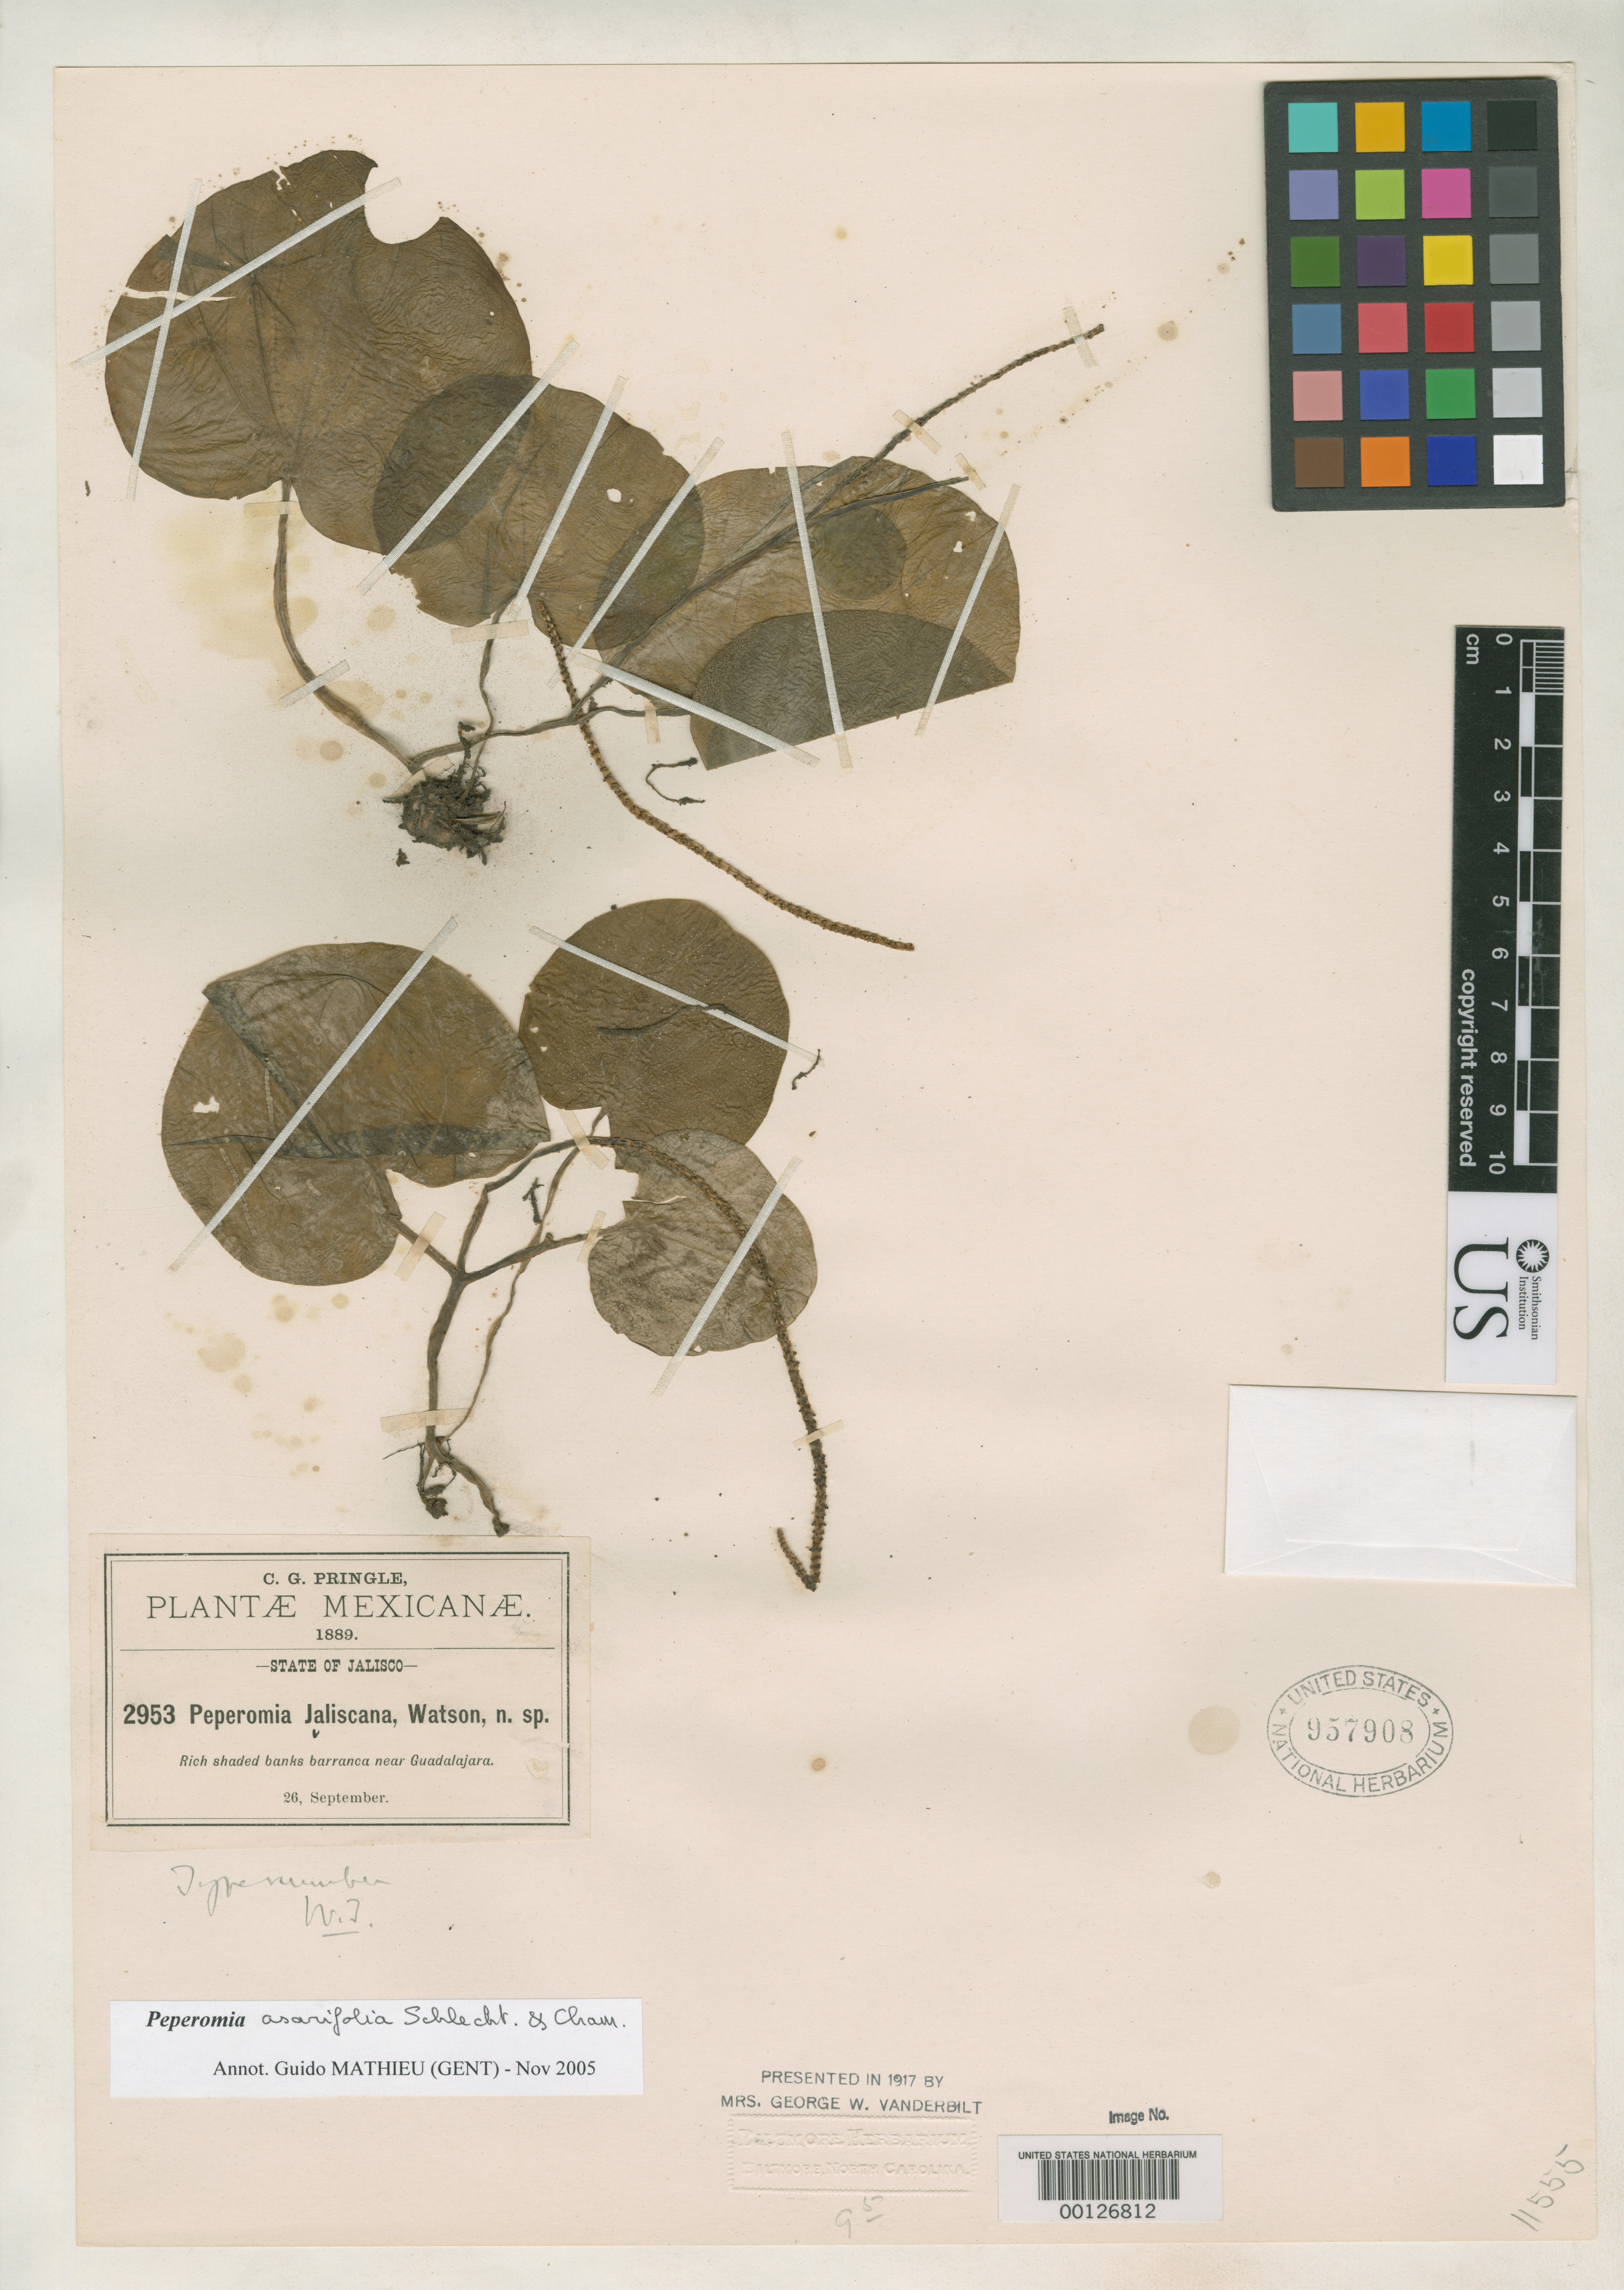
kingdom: Plantae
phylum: Tracheophyta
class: Magnoliopsida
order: Piperales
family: Piperaceae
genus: Peperomia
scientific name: Peperomia jaliscana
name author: S. Watson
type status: Isotype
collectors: C. G. Pringle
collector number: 2953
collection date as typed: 26 Sep 1889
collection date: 1889-09-26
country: Mexico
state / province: Jalisco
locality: Near Guadalajara.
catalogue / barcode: US 957908